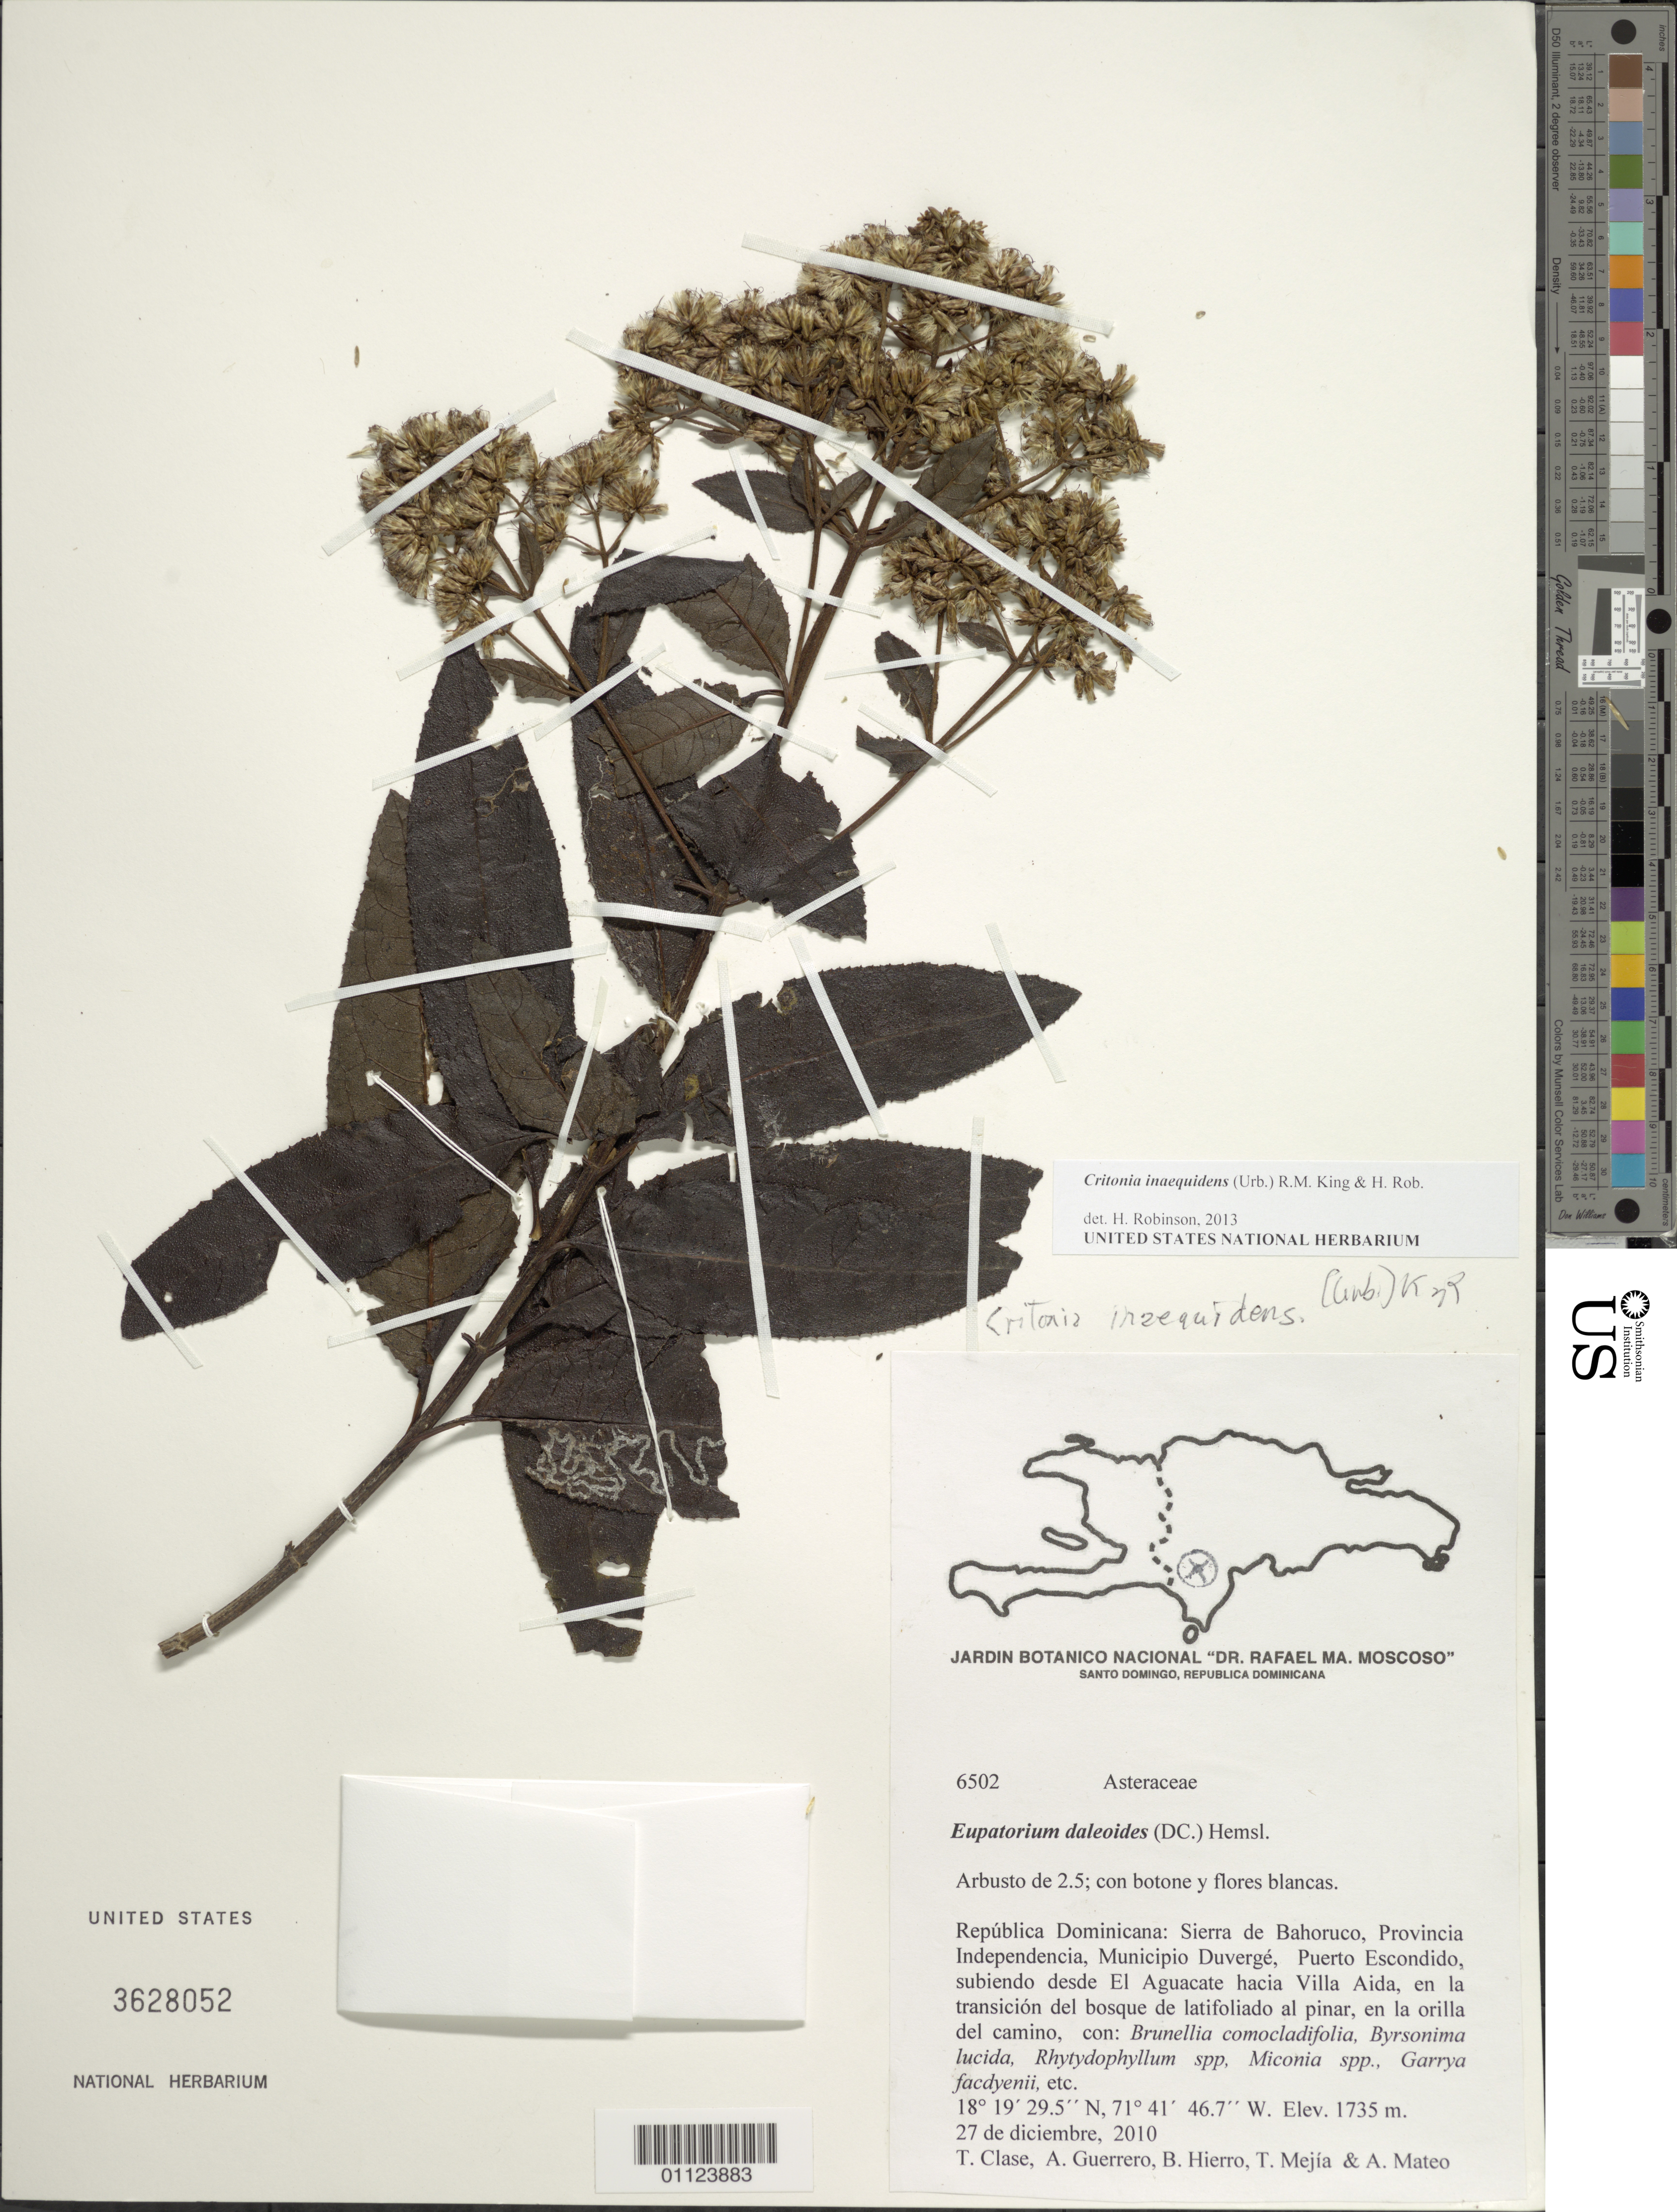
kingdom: Plantae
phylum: Tracheophyta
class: Magnoliopsida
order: Asterales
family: Asteraceae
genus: Critonia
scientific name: Critonia inaequidens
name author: (Urb.) R.M. King & H. Rob.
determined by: Robinson, Harold E., (US)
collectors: T. Clase, A. Guerrero, B. Hierro, T. Mejía & A. Mateo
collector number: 6502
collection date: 2010-12-27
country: Dominican Republic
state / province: Independencia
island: Hispaniola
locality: Sierra de Bahoruco, Municipio Duvergé, Puerto Escondido, subiendo desde El Aguacate hacia Villa Aida.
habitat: En la transición del bosque de latifoliado al pinar, en la orilla del camino, con: Brunellia comocladifolia, Byrsonima lucida, Rhytydophyllum spp., Miconia spp., Garrya facdyenii, etc.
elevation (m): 1735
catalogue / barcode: US 3628052